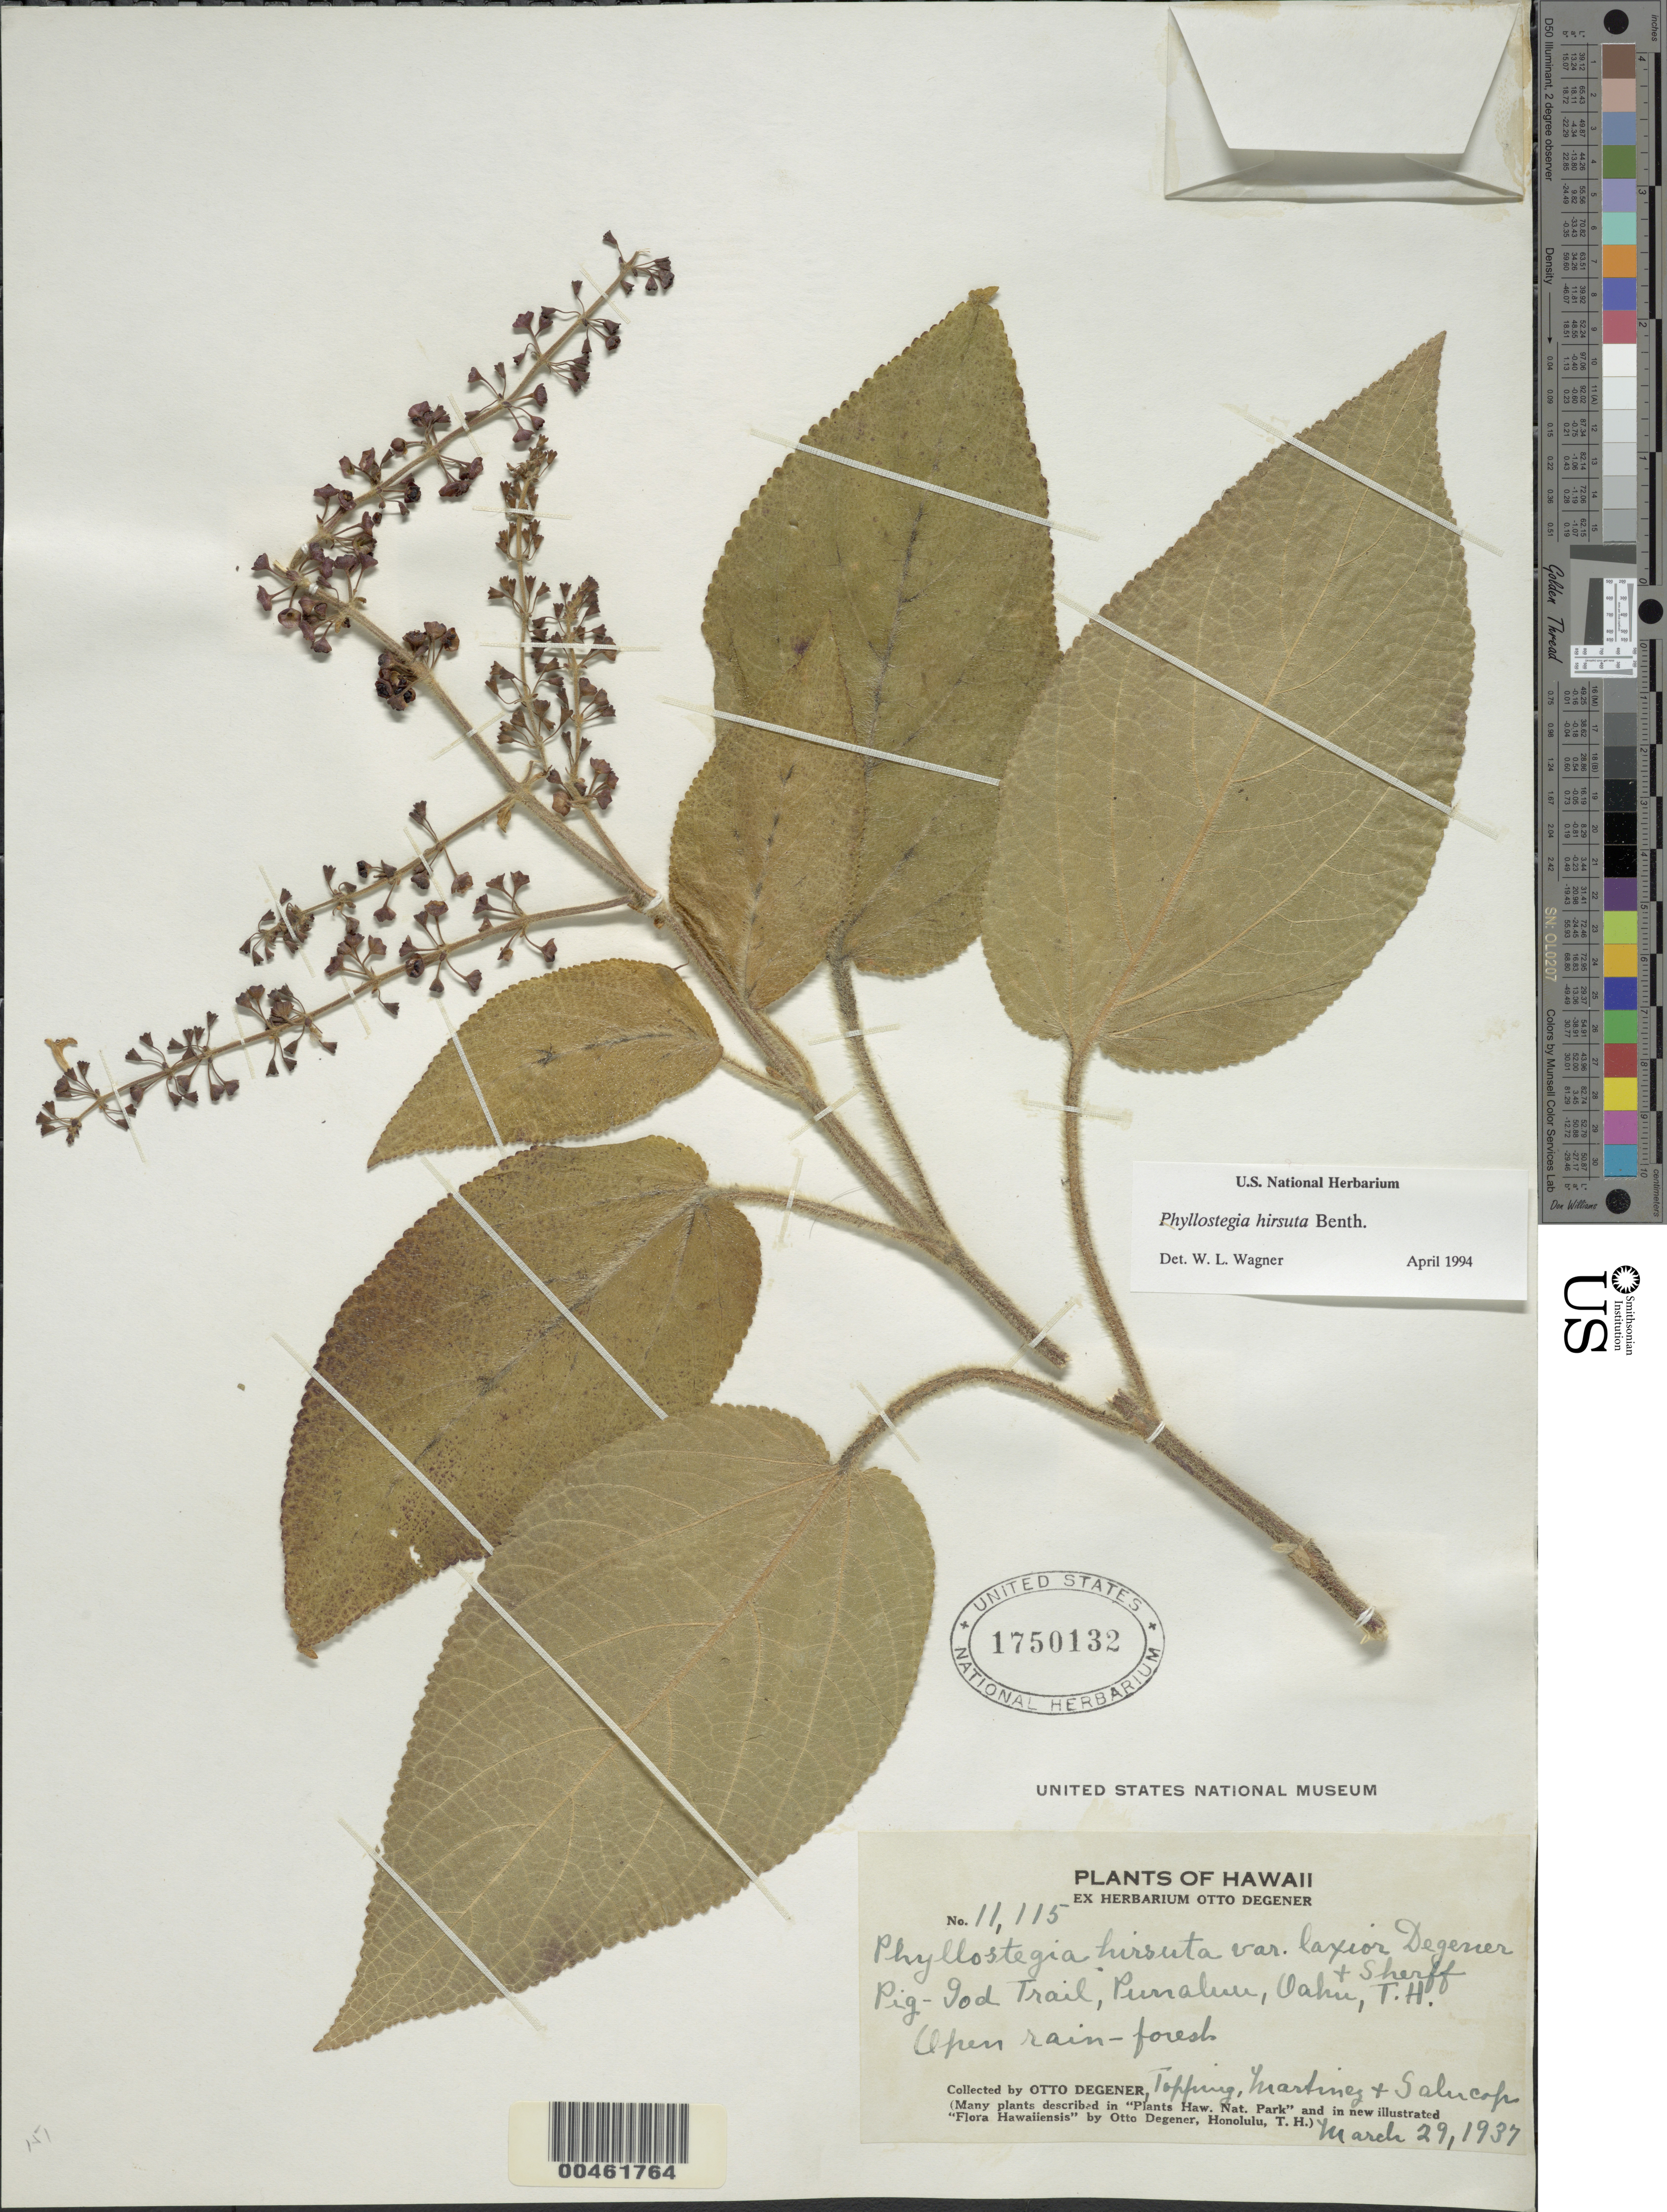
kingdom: Plantae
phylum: Tracheophyta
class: Magnoliopsida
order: Lamiales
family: Lamiaceae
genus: Phyllostegia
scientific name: Phyllostegia hirsuta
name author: Benth.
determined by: Wagner, W. L., (BOT), Smithsonian Institution - National Museum of Natural History (UNITED STATES)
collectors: O. Degener, D. L. Topping, -- Martinez & -- Salucop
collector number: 11115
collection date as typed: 29 Mar 1937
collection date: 1937-03-29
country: United States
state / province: Hawaii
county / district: Honolulu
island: Oahu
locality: Pig-God Trail, Punaluu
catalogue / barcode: US 1750132